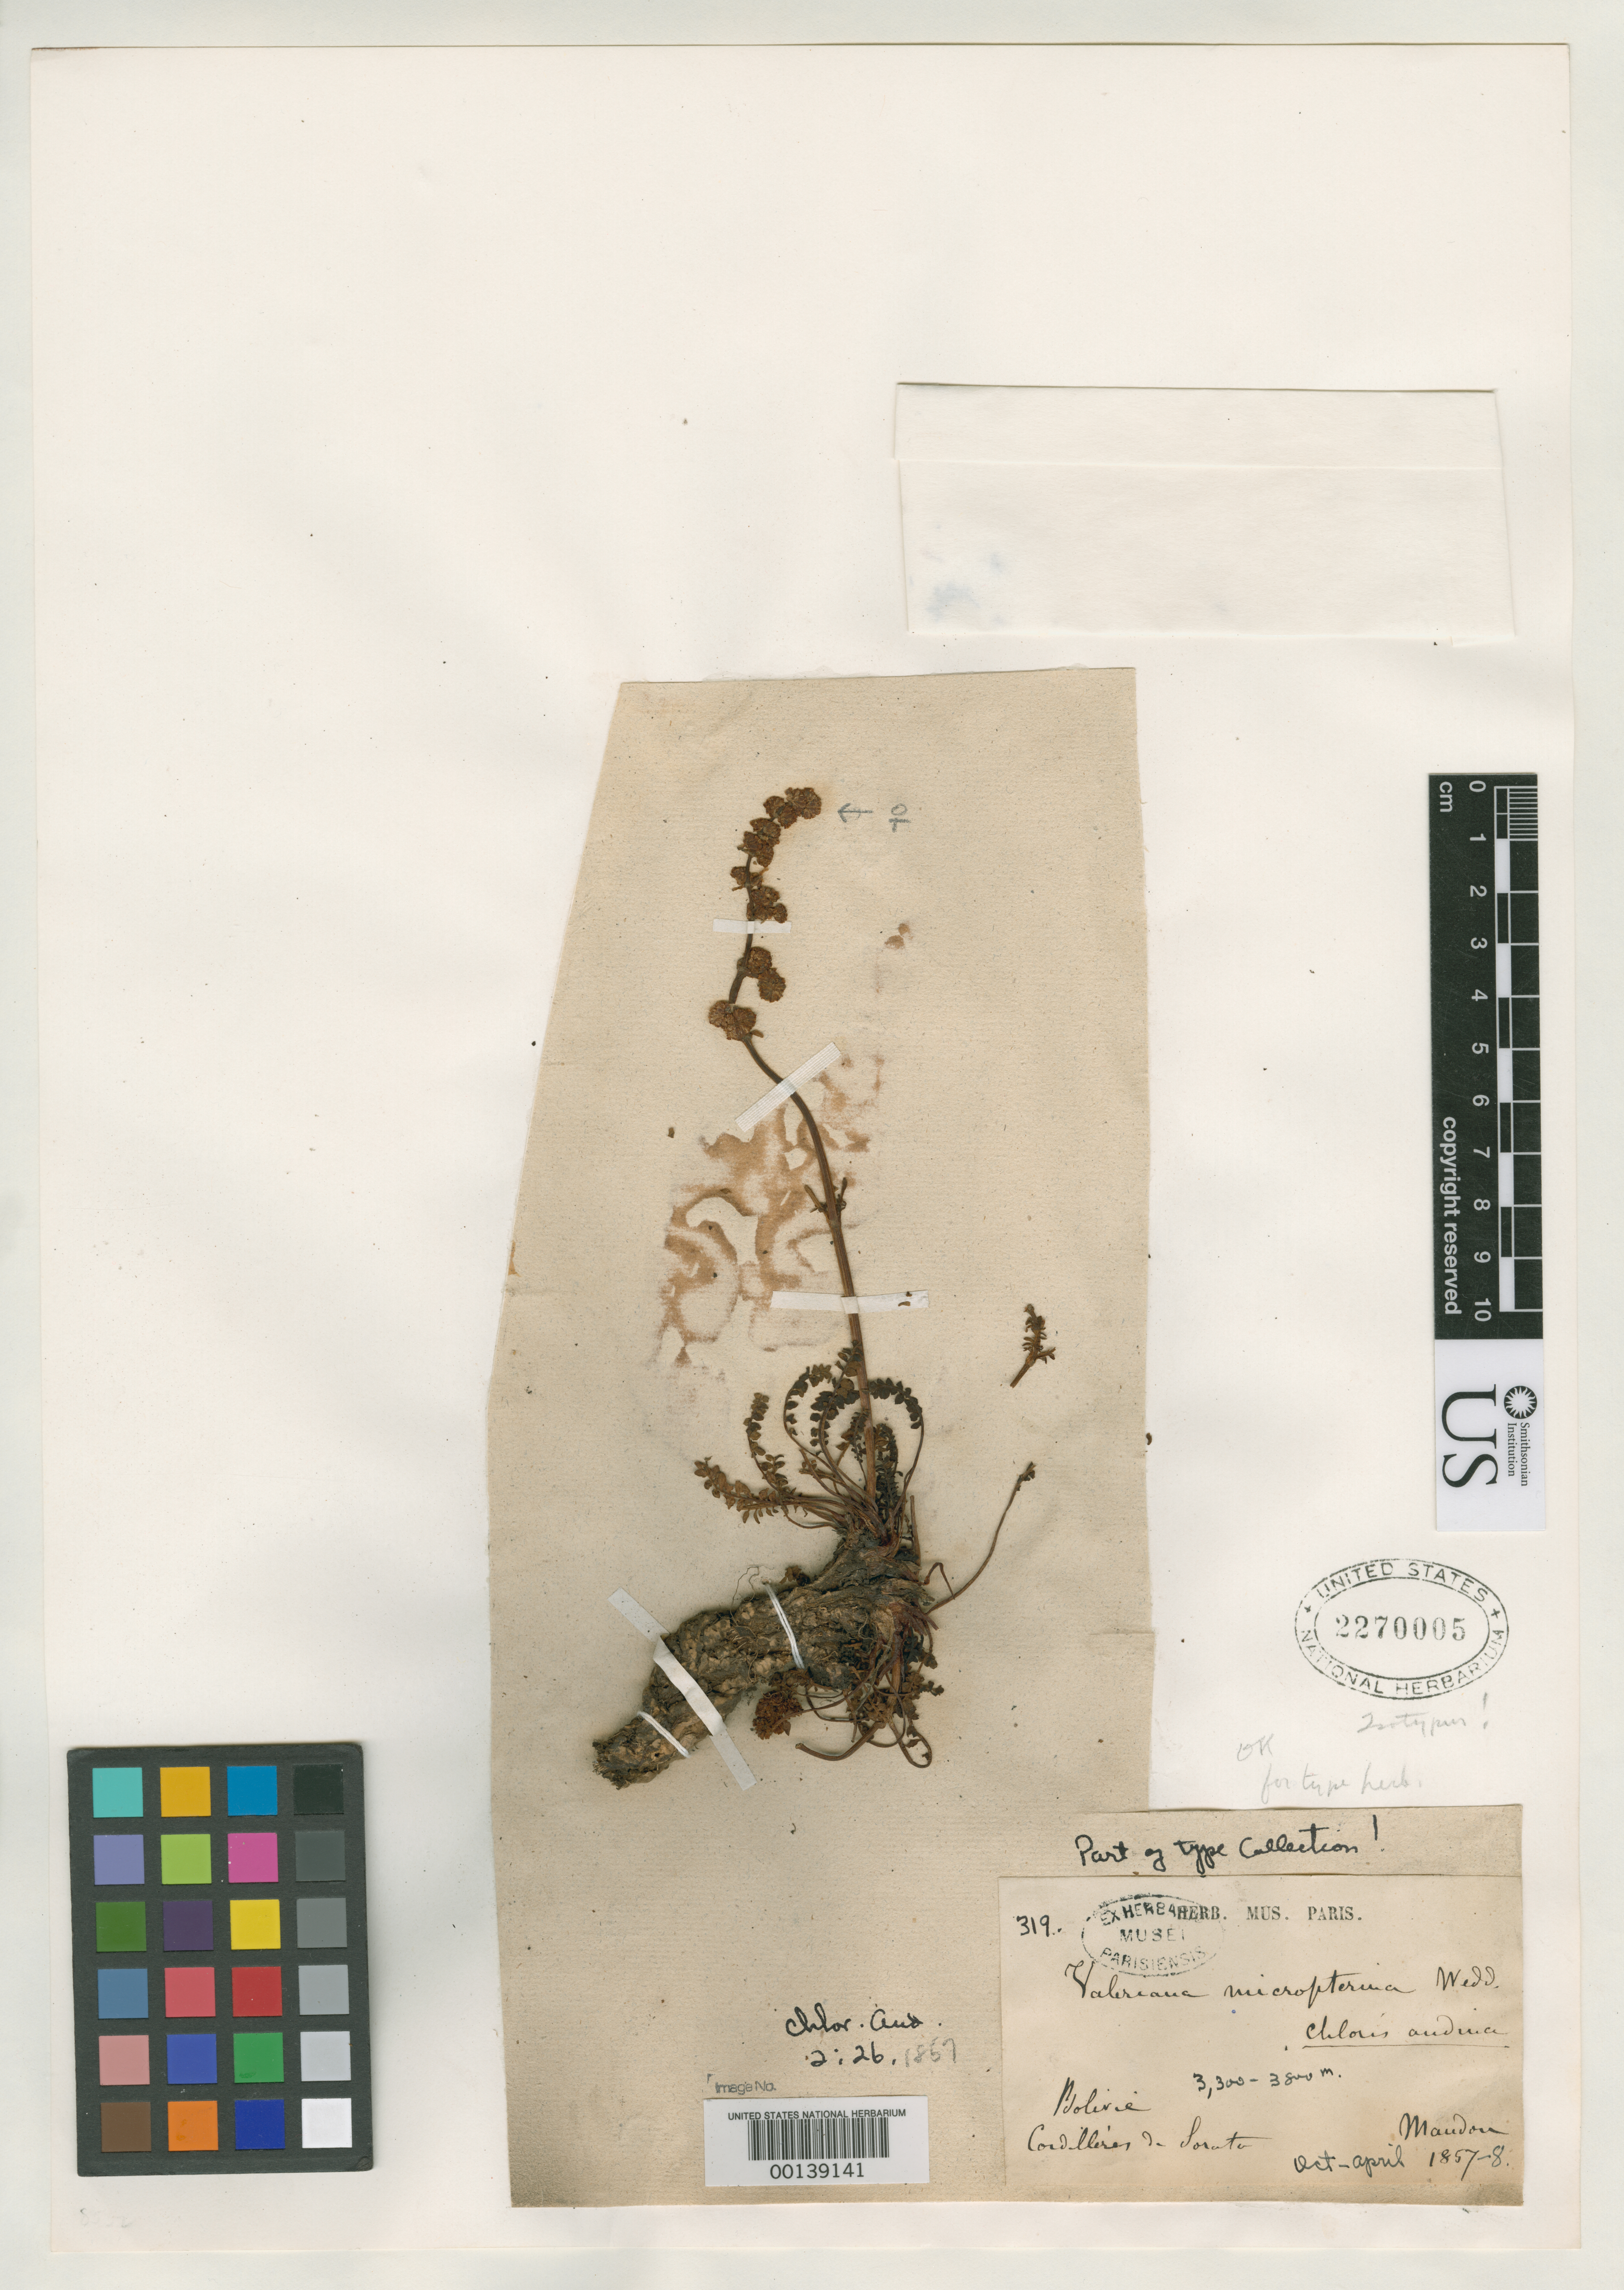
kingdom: Plantae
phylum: Tracheophyta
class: Magnoliopsida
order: Dipsacales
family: Caprifoliaceae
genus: Valeriana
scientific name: Valeriana micropterina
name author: Wedd.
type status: Isotype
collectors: G. Mandon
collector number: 319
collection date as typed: Oct 1857 to -- Apr 1858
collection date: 1857-10/1858-04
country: Bolivia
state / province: La Paz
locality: Sorata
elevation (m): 3300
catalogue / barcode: US 2270005